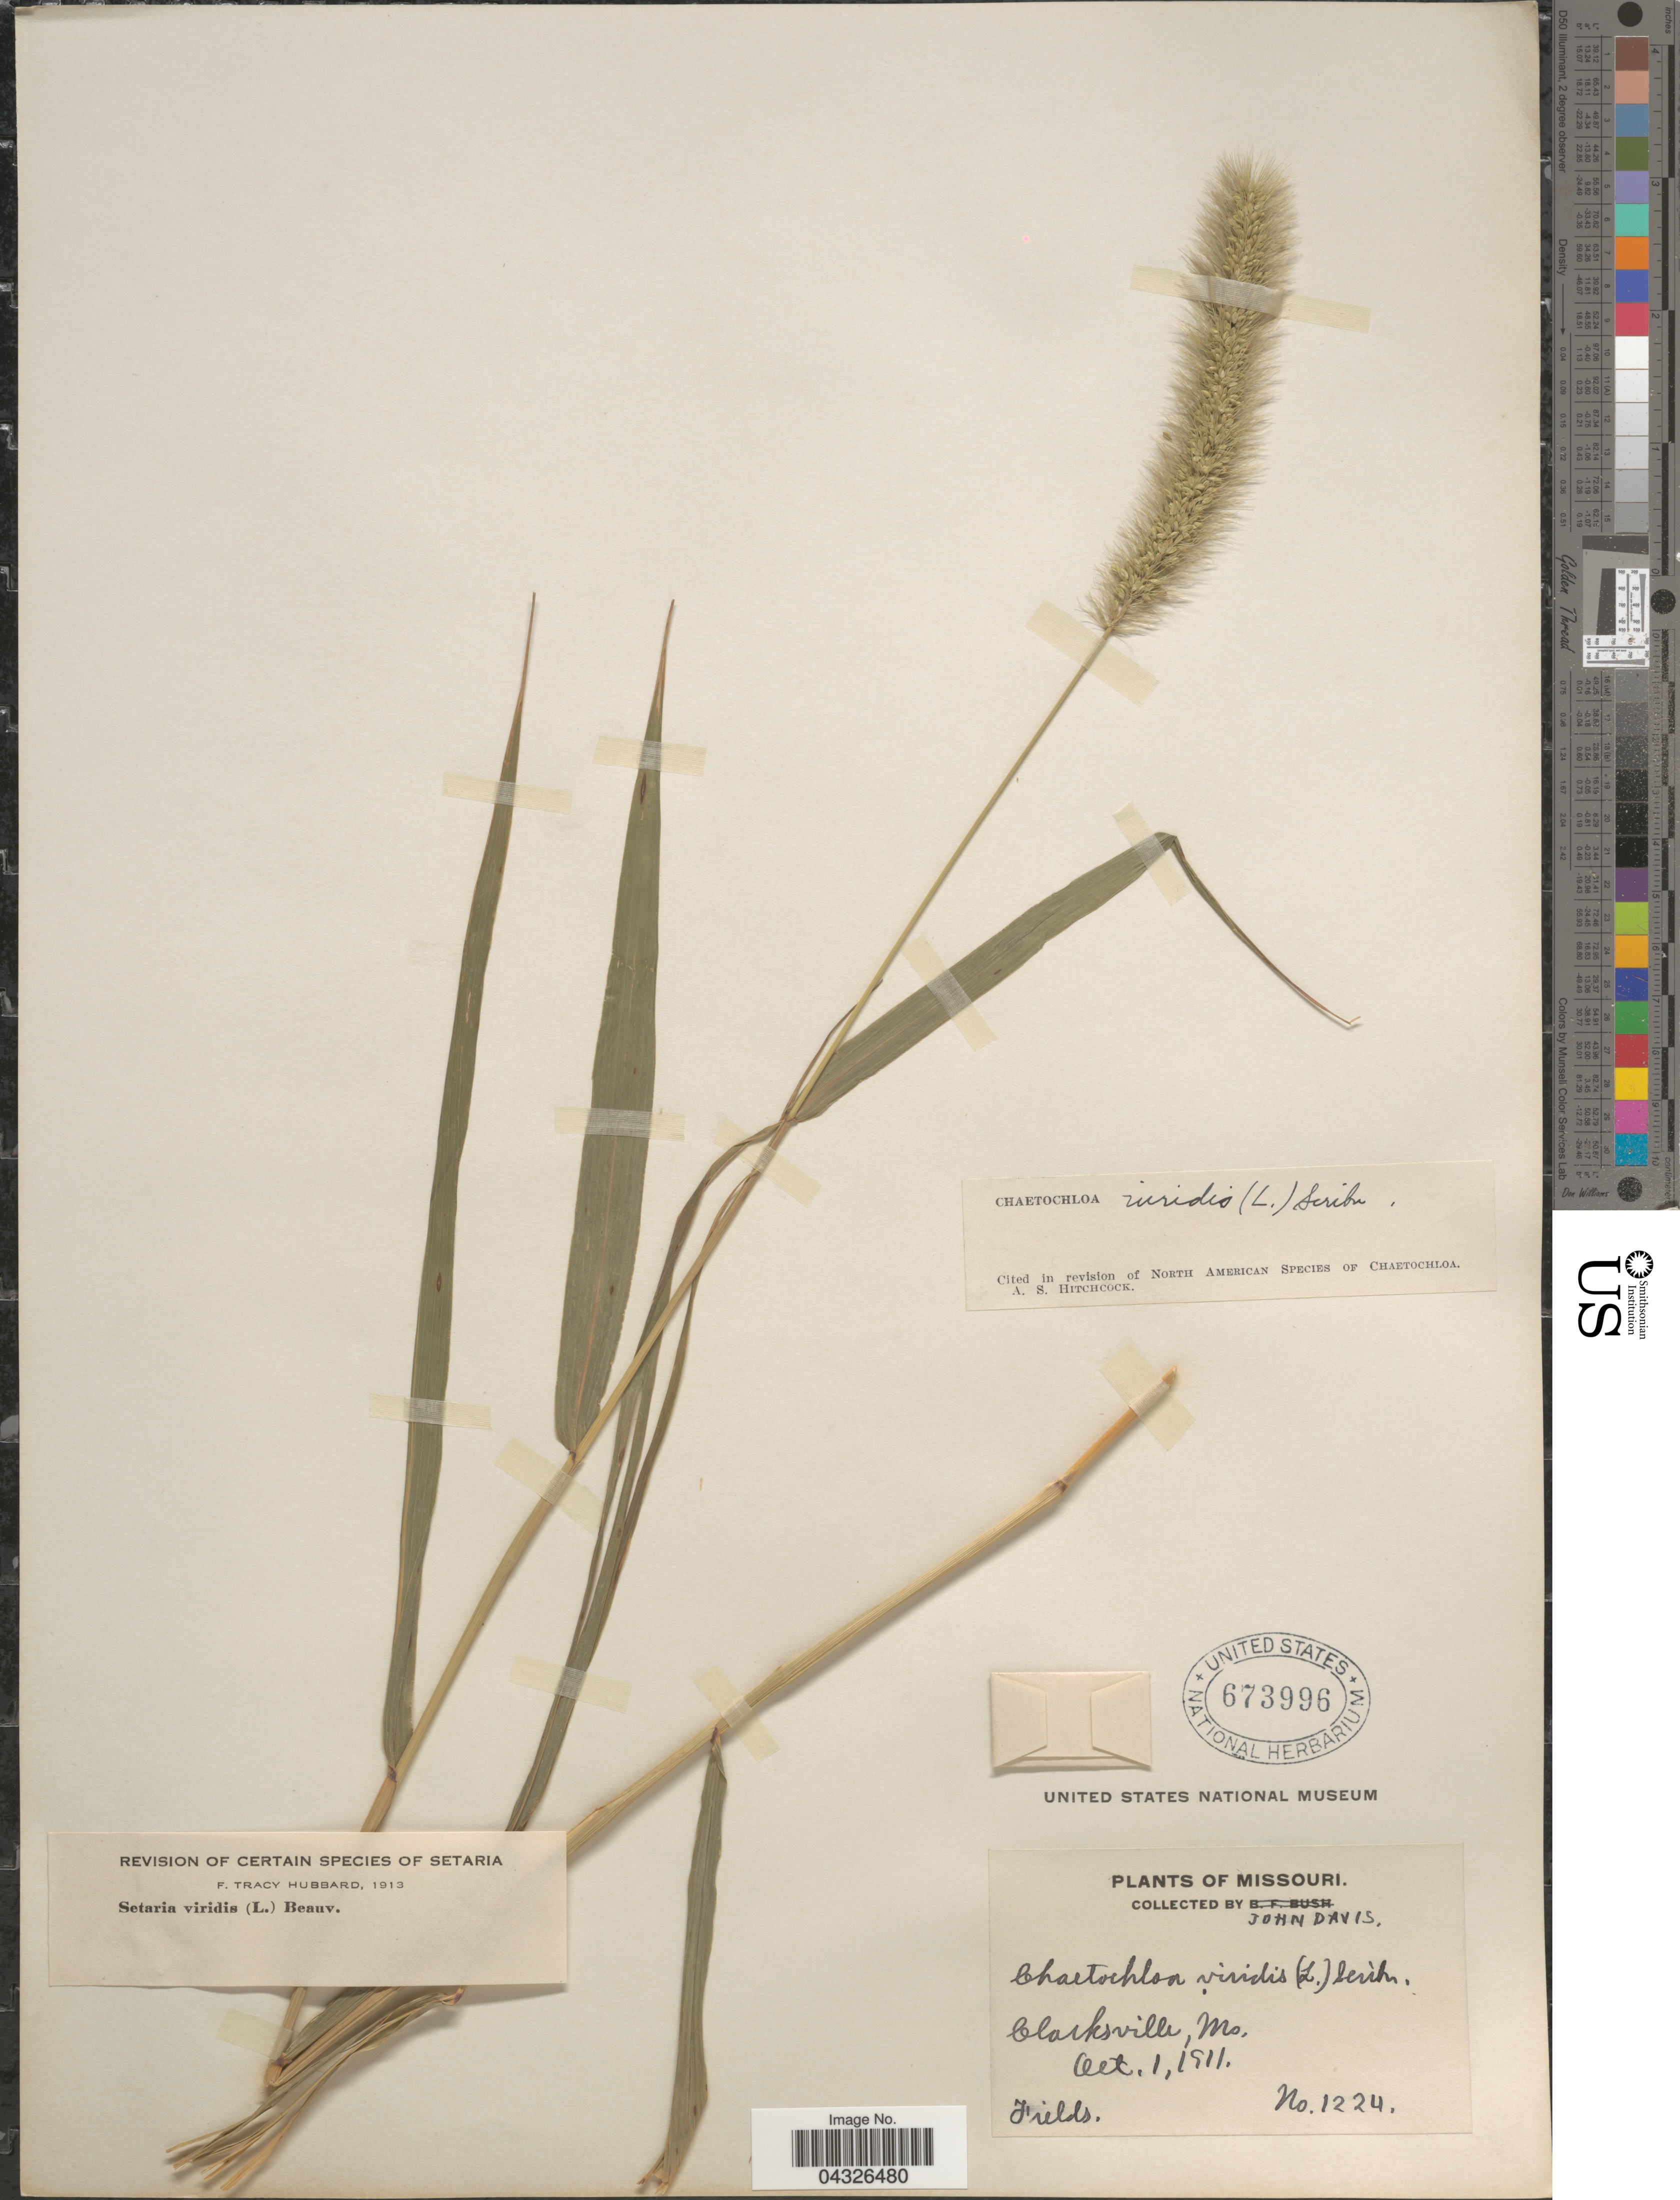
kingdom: Plantae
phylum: Tracheophyta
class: Liliopsida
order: Poales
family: Poaceae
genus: Setaria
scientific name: Setaria viridis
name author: (L.) P. Beauv.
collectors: J. Davis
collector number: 1224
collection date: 1911-10-01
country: United States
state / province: Missouri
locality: Clarksville. Fields.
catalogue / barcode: US 673996